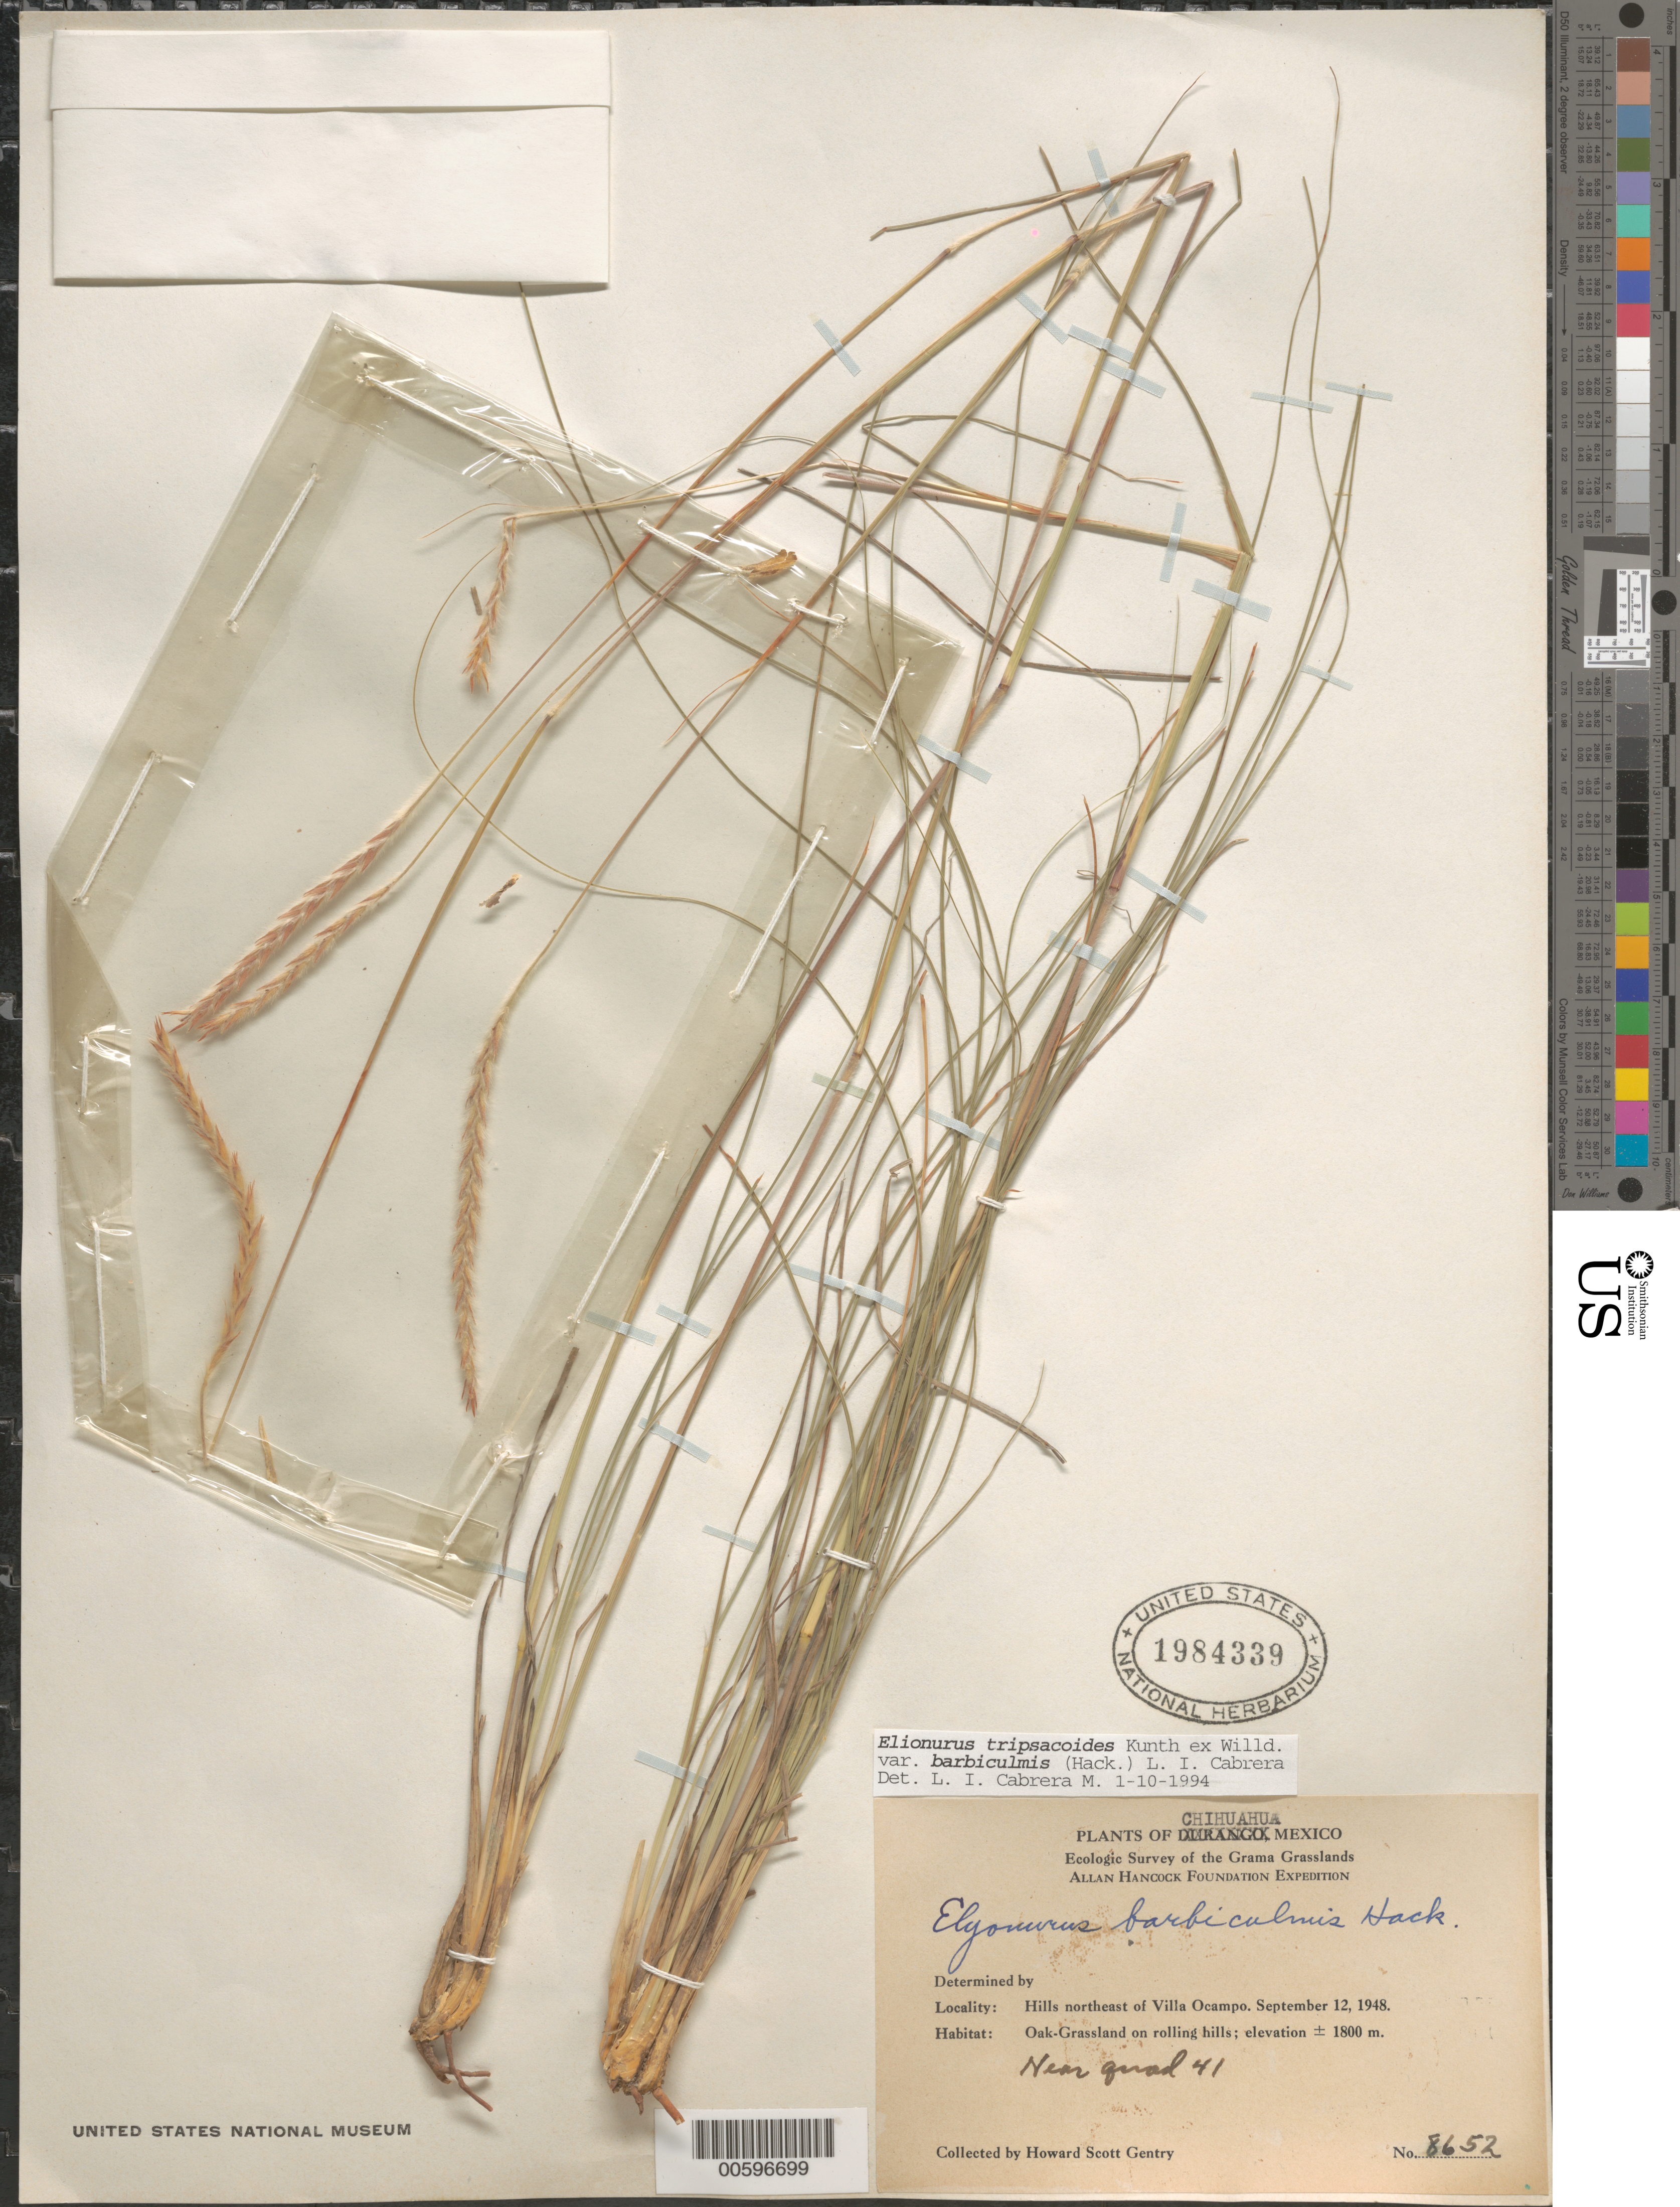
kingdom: Plantae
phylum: Tracheophyta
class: Liliopsida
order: Poales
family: Poaceae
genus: Elionurus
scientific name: Elionurus tripsacoides var. barbiculmis (Hack.) L.I. Cabrera & Dávila, comb. ined.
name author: (Hack.) L.I. Cabrera & Dávila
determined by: Cabrera M., L. I.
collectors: H. S. Gentry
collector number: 8652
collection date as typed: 12 Sep 1948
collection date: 1948-09-12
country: Mexico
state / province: Chihuahua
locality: NE of Villa Ocampo, near quad 41.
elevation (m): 1800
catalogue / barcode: US 1984339